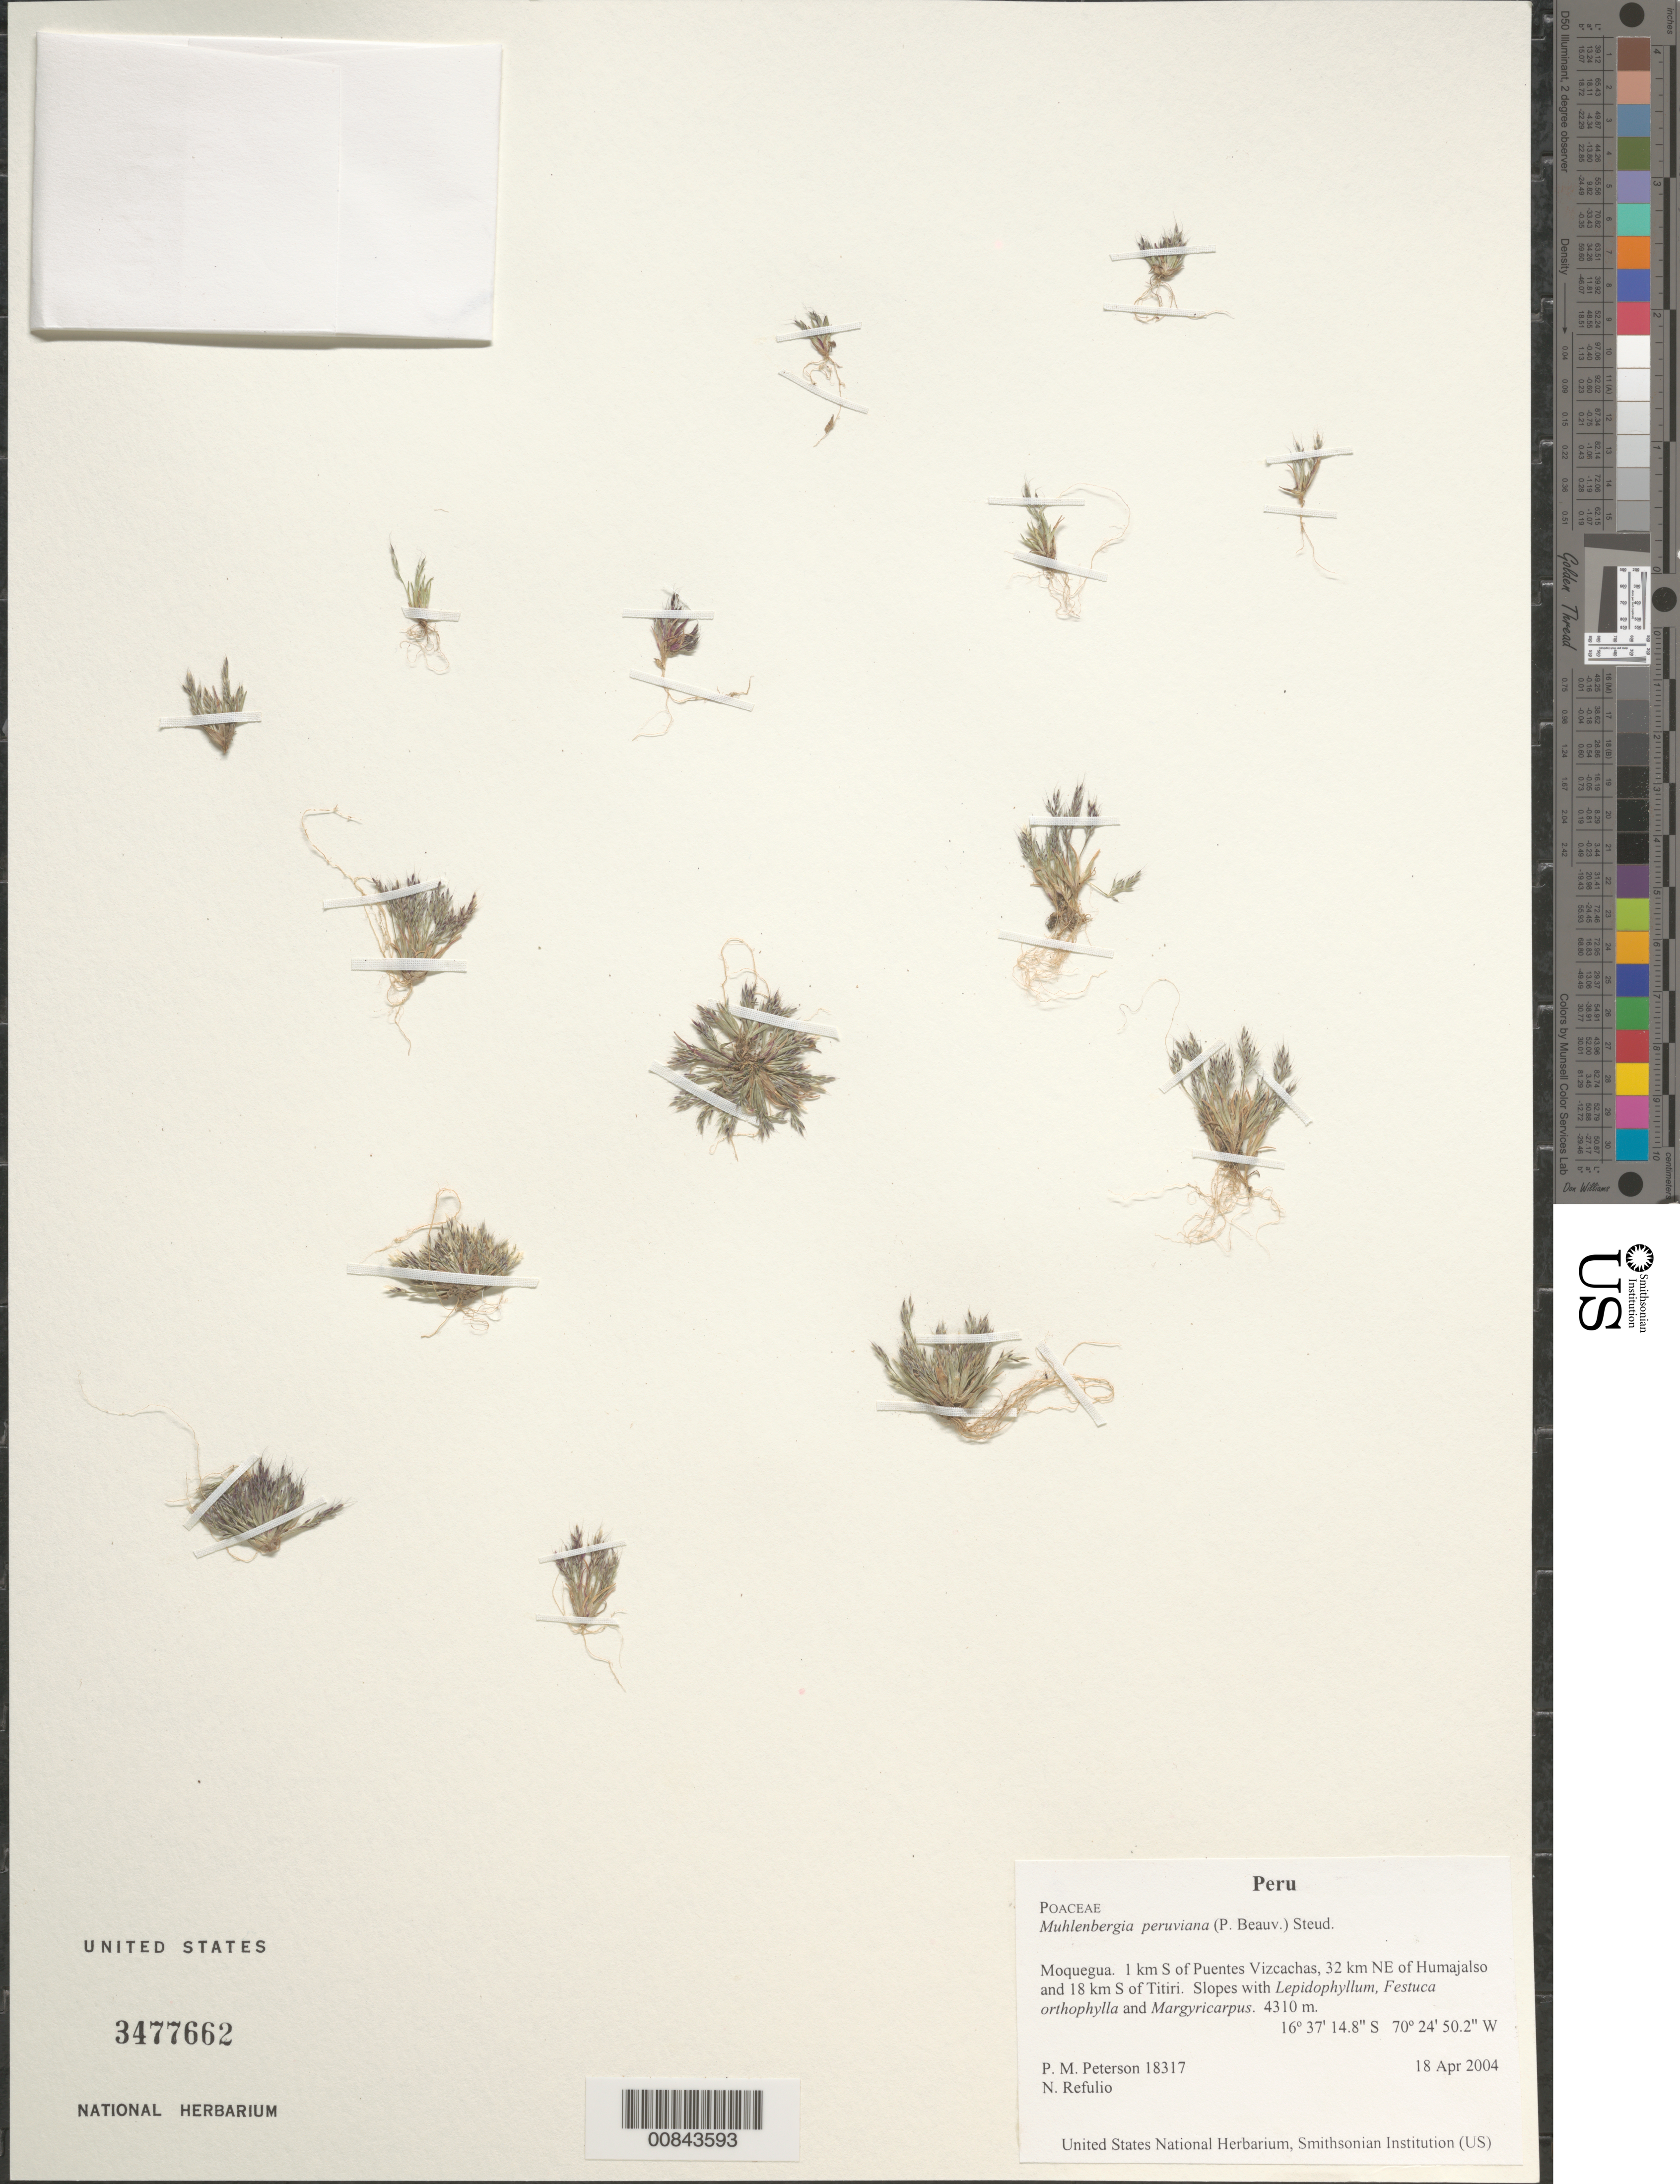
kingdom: Plantae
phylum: Tracheophyta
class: Liliopsida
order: Poales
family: Poaceae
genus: Muhlenbergia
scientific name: Muhlenbergia peruviana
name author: (P. Beauv.) Steud.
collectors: P. M. Peterson & N. Refulio-Rodríguez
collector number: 18317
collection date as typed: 18 Apr 2004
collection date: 2004-04-18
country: Peru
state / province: Moquegua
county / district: Mariscal Nieto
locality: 1 km S of Puentes Vizcachas, 32 km NE of Humajalso and 18 km S of Titiri. Slopes with Lepidophyllum, Festuca orthophylla and Margyricarpus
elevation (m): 4310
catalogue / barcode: US 3477662